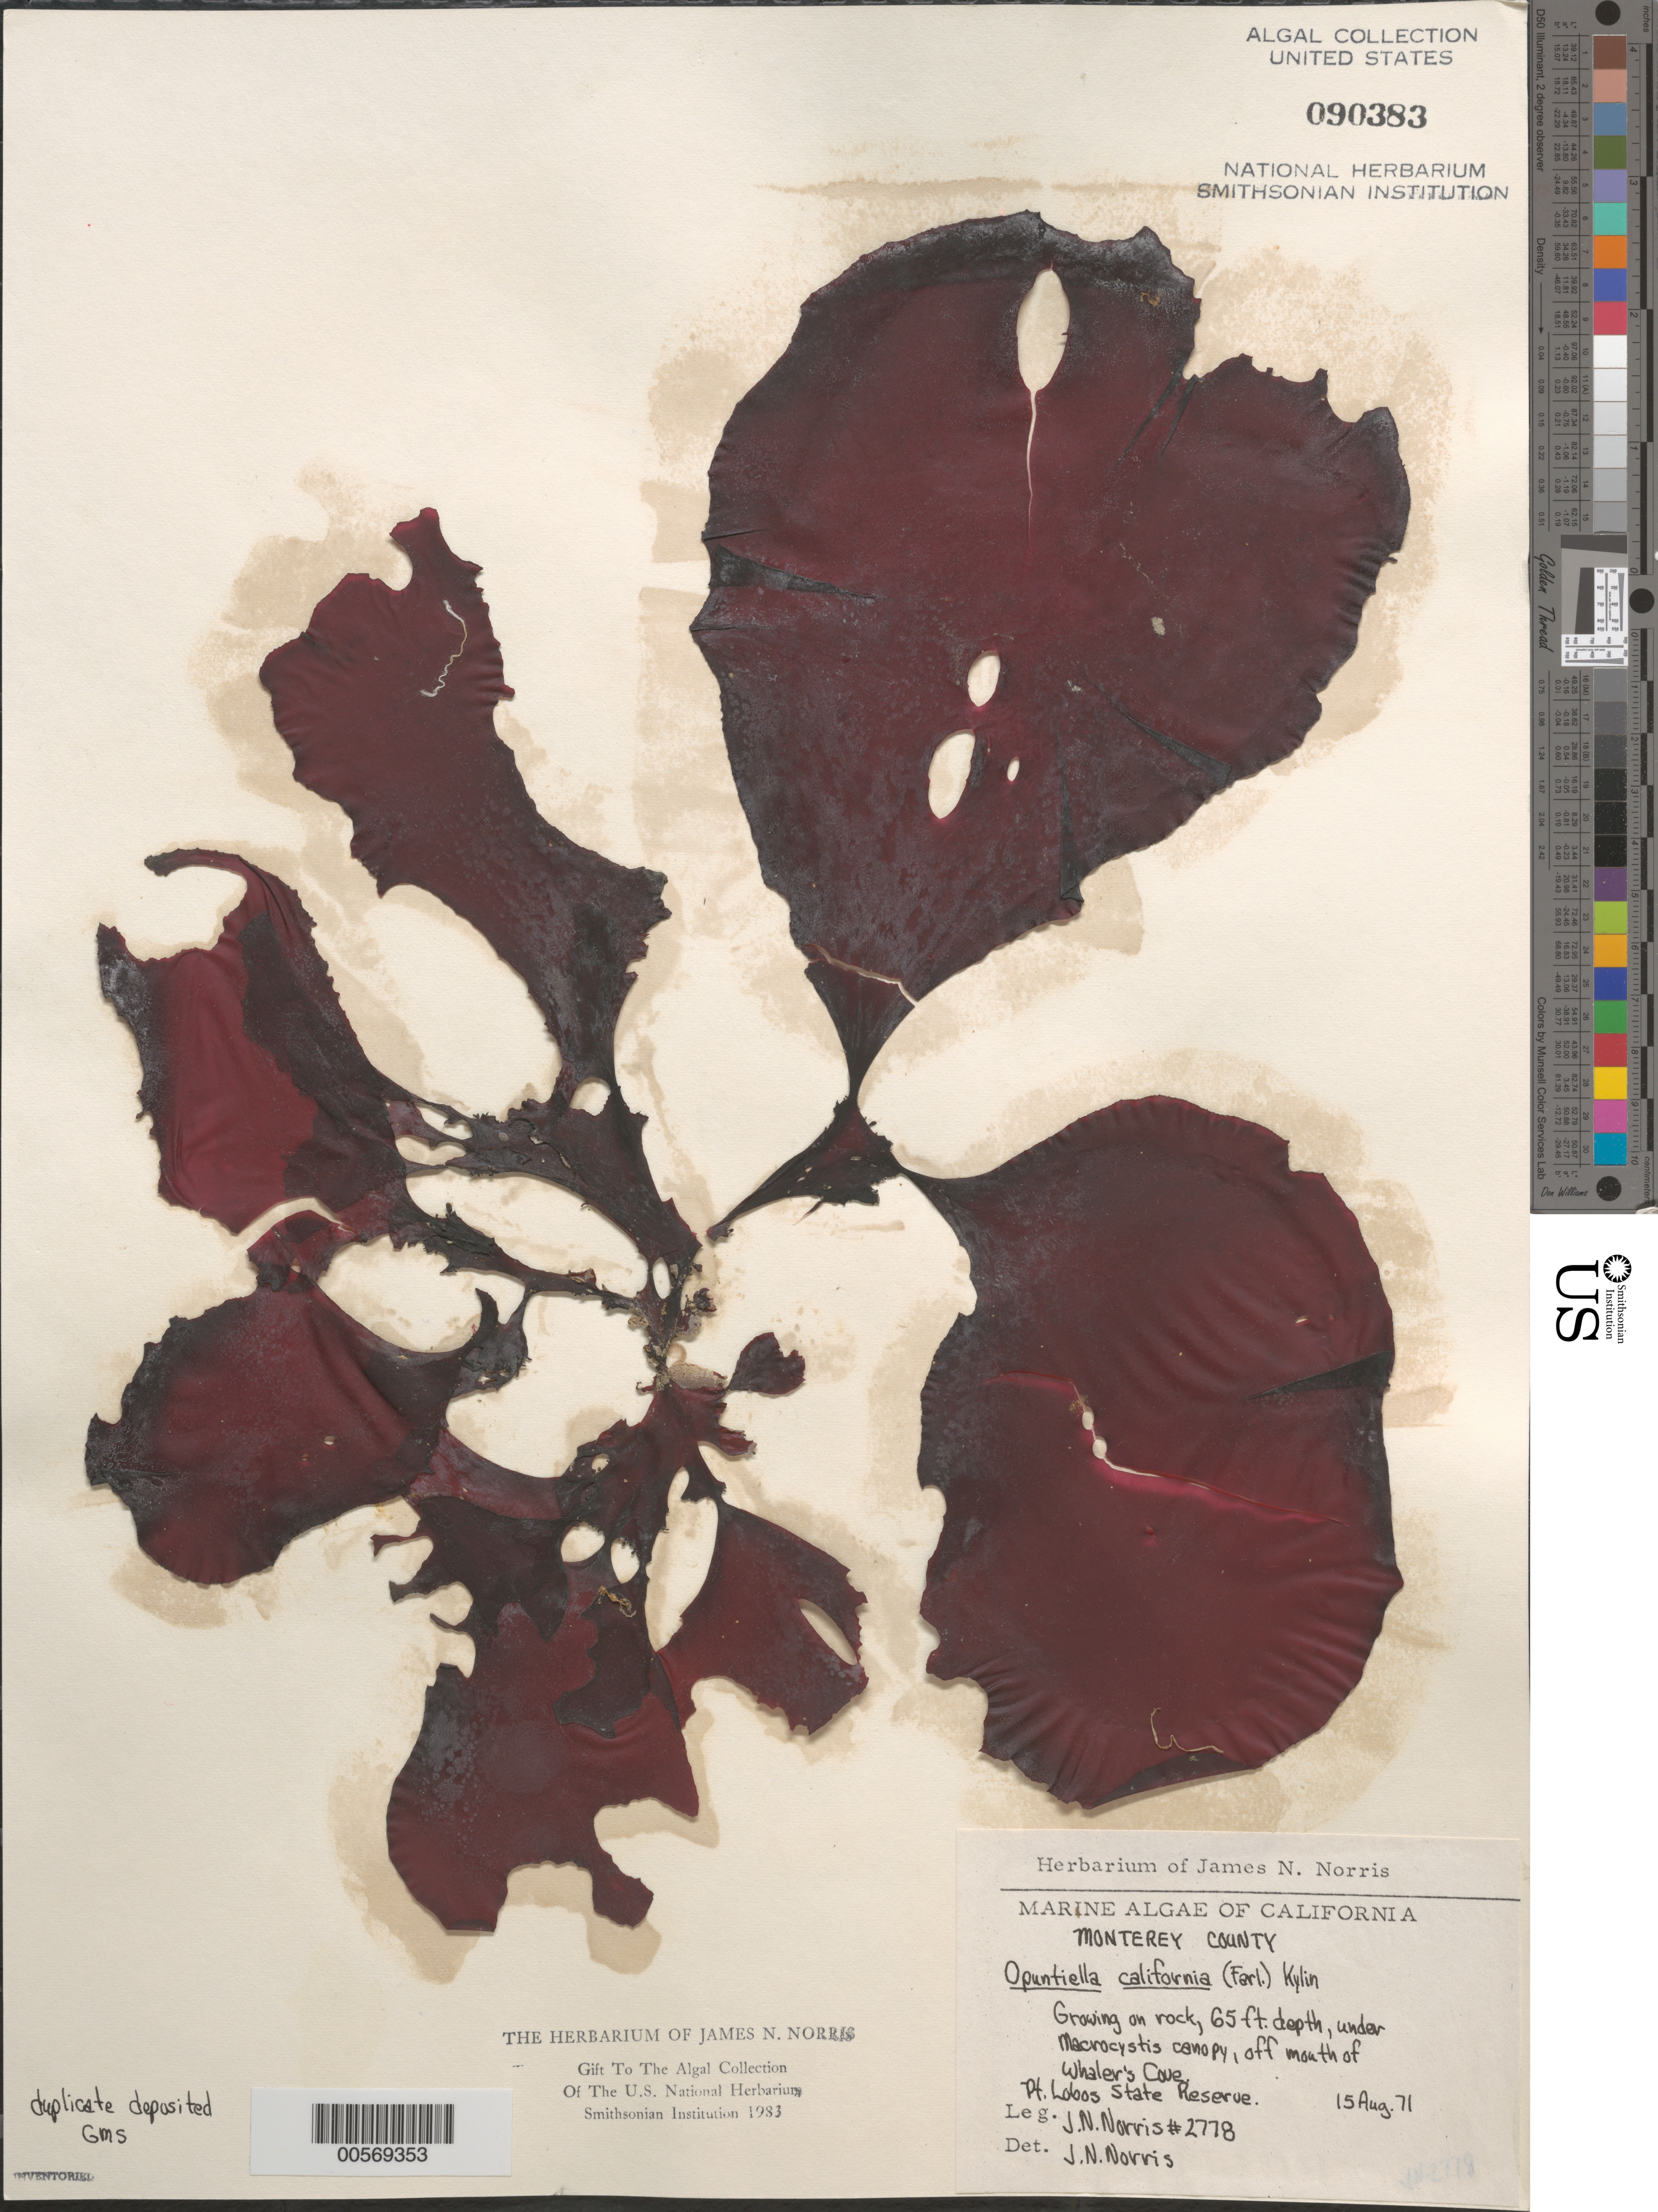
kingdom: Plantae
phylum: Rhodophyta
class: Florideophyceae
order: Gigartinales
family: Furcellariaceae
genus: Opuntiella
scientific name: Opuntiella californica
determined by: Norris, James N.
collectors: J. N. Norris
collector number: JN-2778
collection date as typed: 15 Aug 1971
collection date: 1971-08-15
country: United States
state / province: California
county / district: Monterey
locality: Point Lobos State Reserve, off Whaler's Cove mouth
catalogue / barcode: US 90383